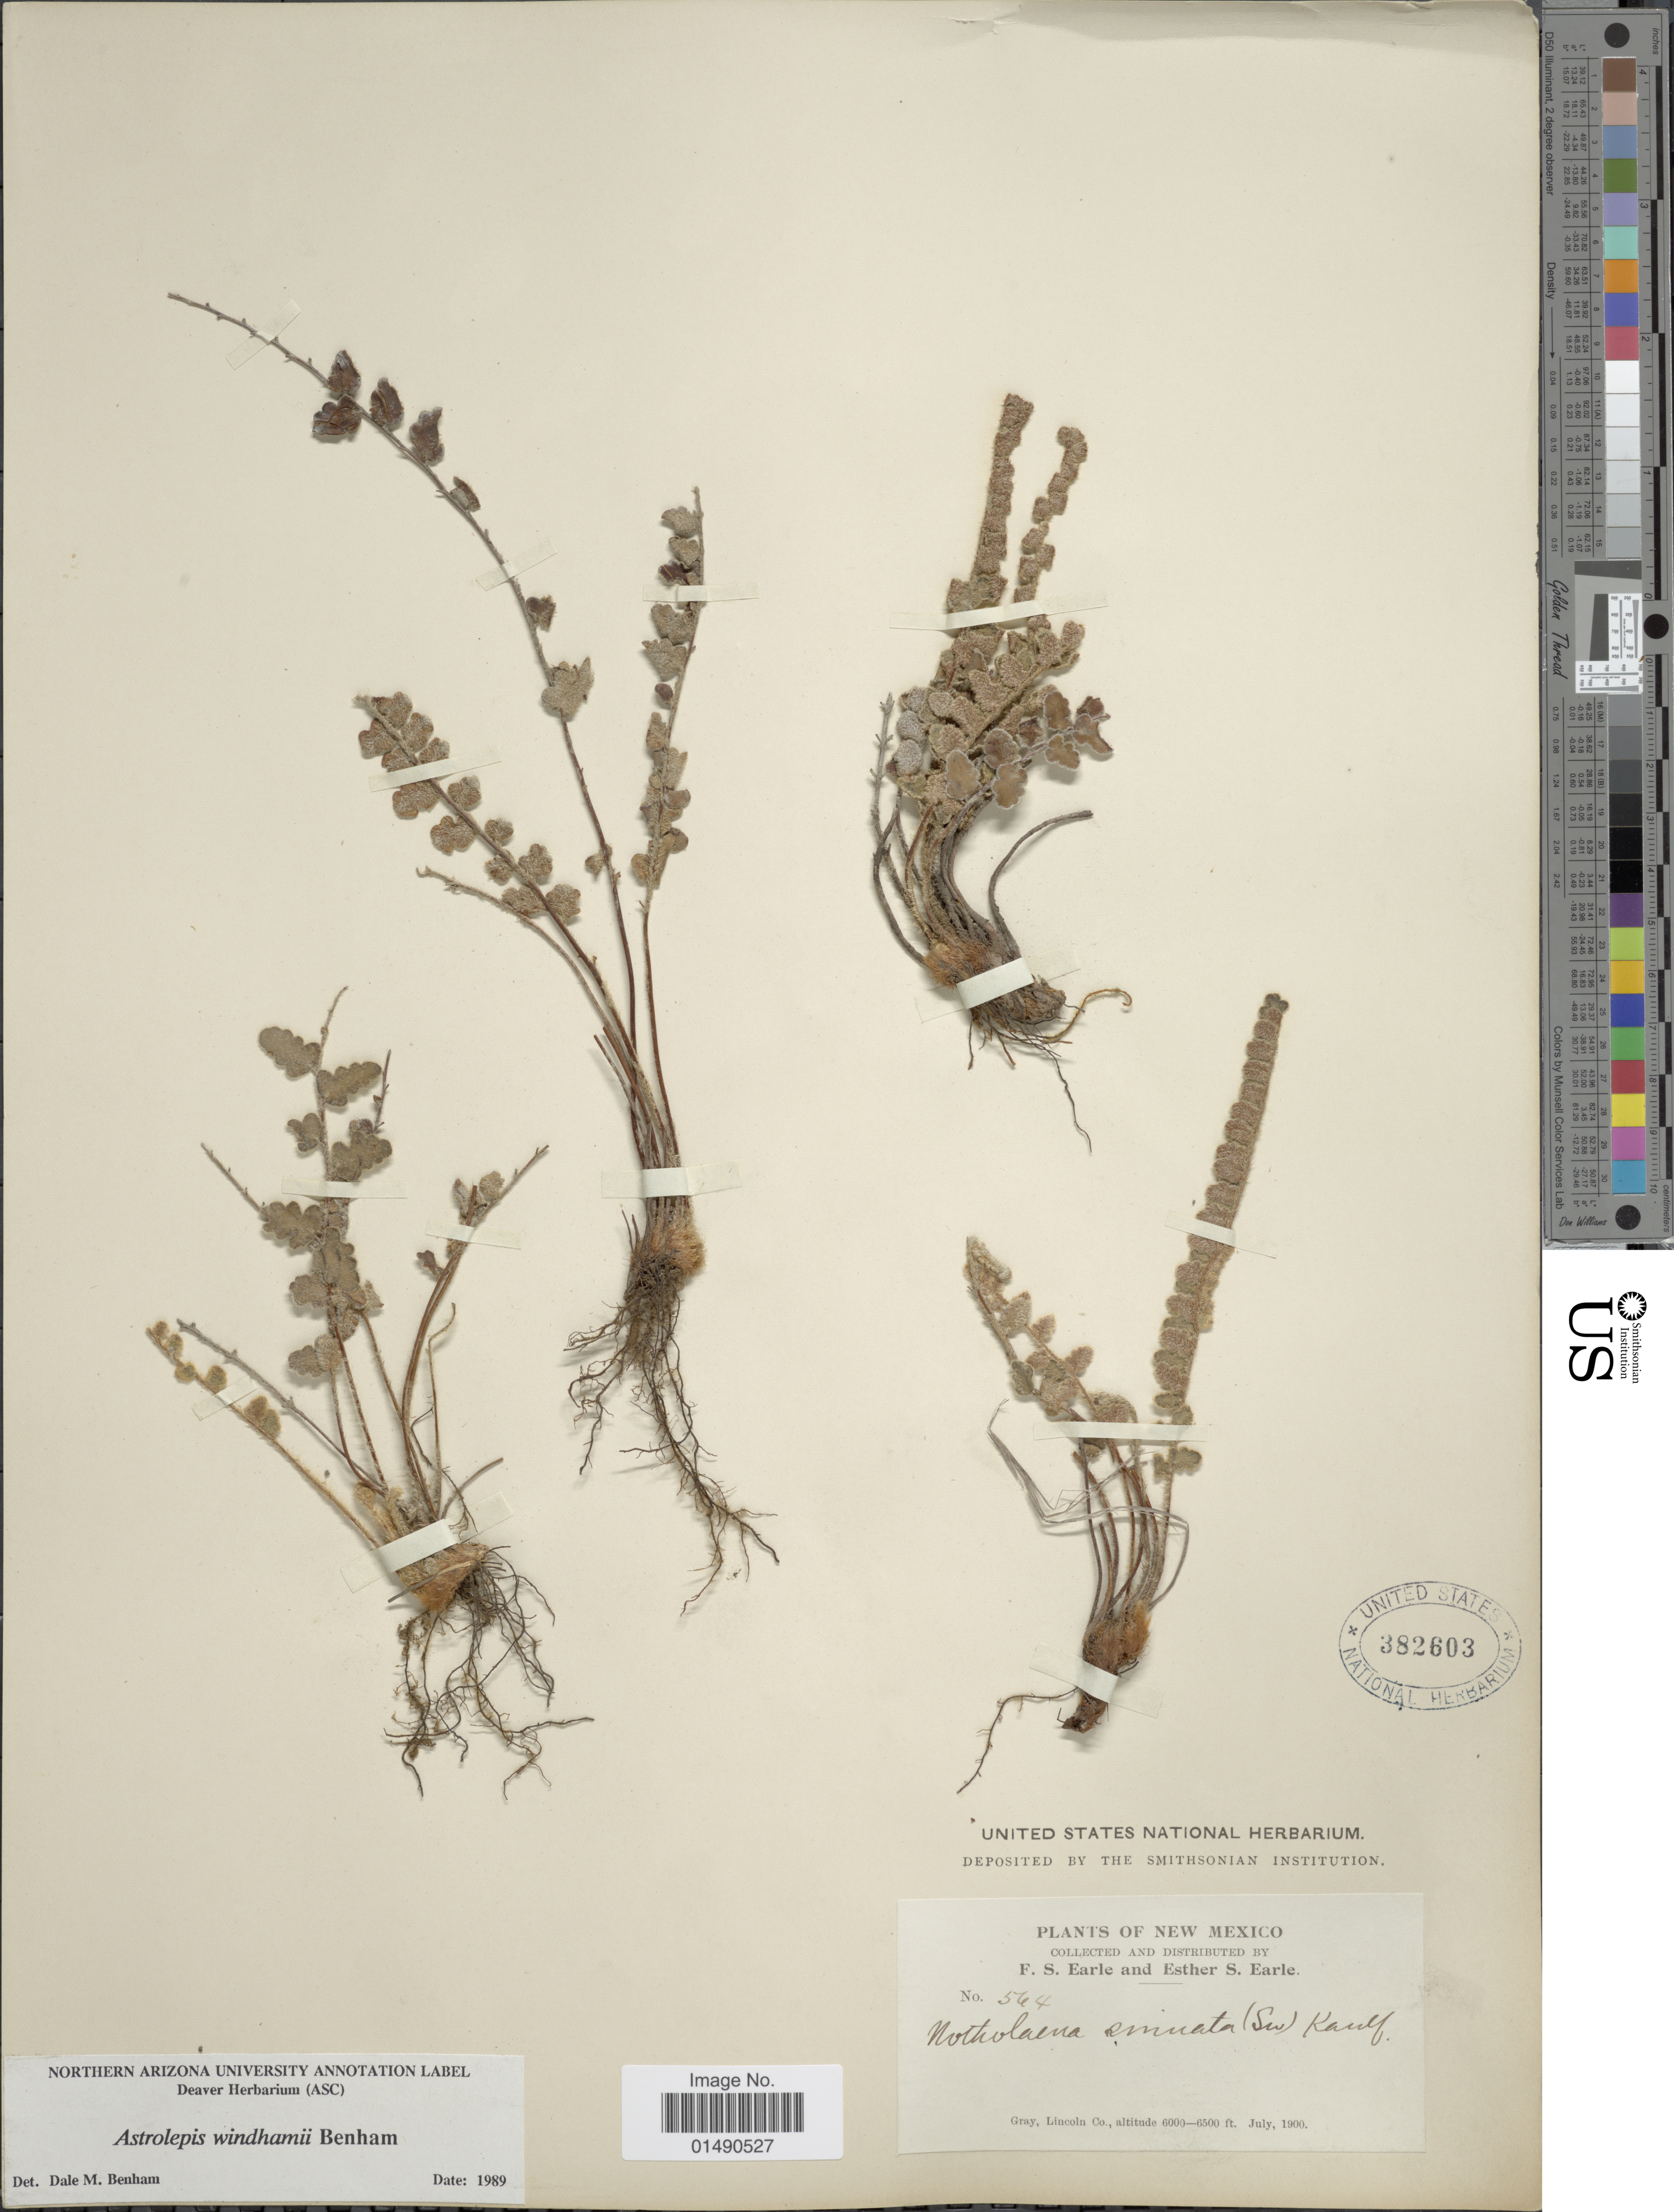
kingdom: Plantae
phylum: Tracheophyta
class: Polypodiopsida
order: Polypodiales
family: Pteridaceae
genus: Astrolepis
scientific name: Astrolepis windhamii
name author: D.M. Benham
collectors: F. S. Earle & E. S. Earle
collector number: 564*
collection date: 1900-07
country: United States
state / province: New Mexico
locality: Gray, Lincoln Co.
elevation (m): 1829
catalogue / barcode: US 382603